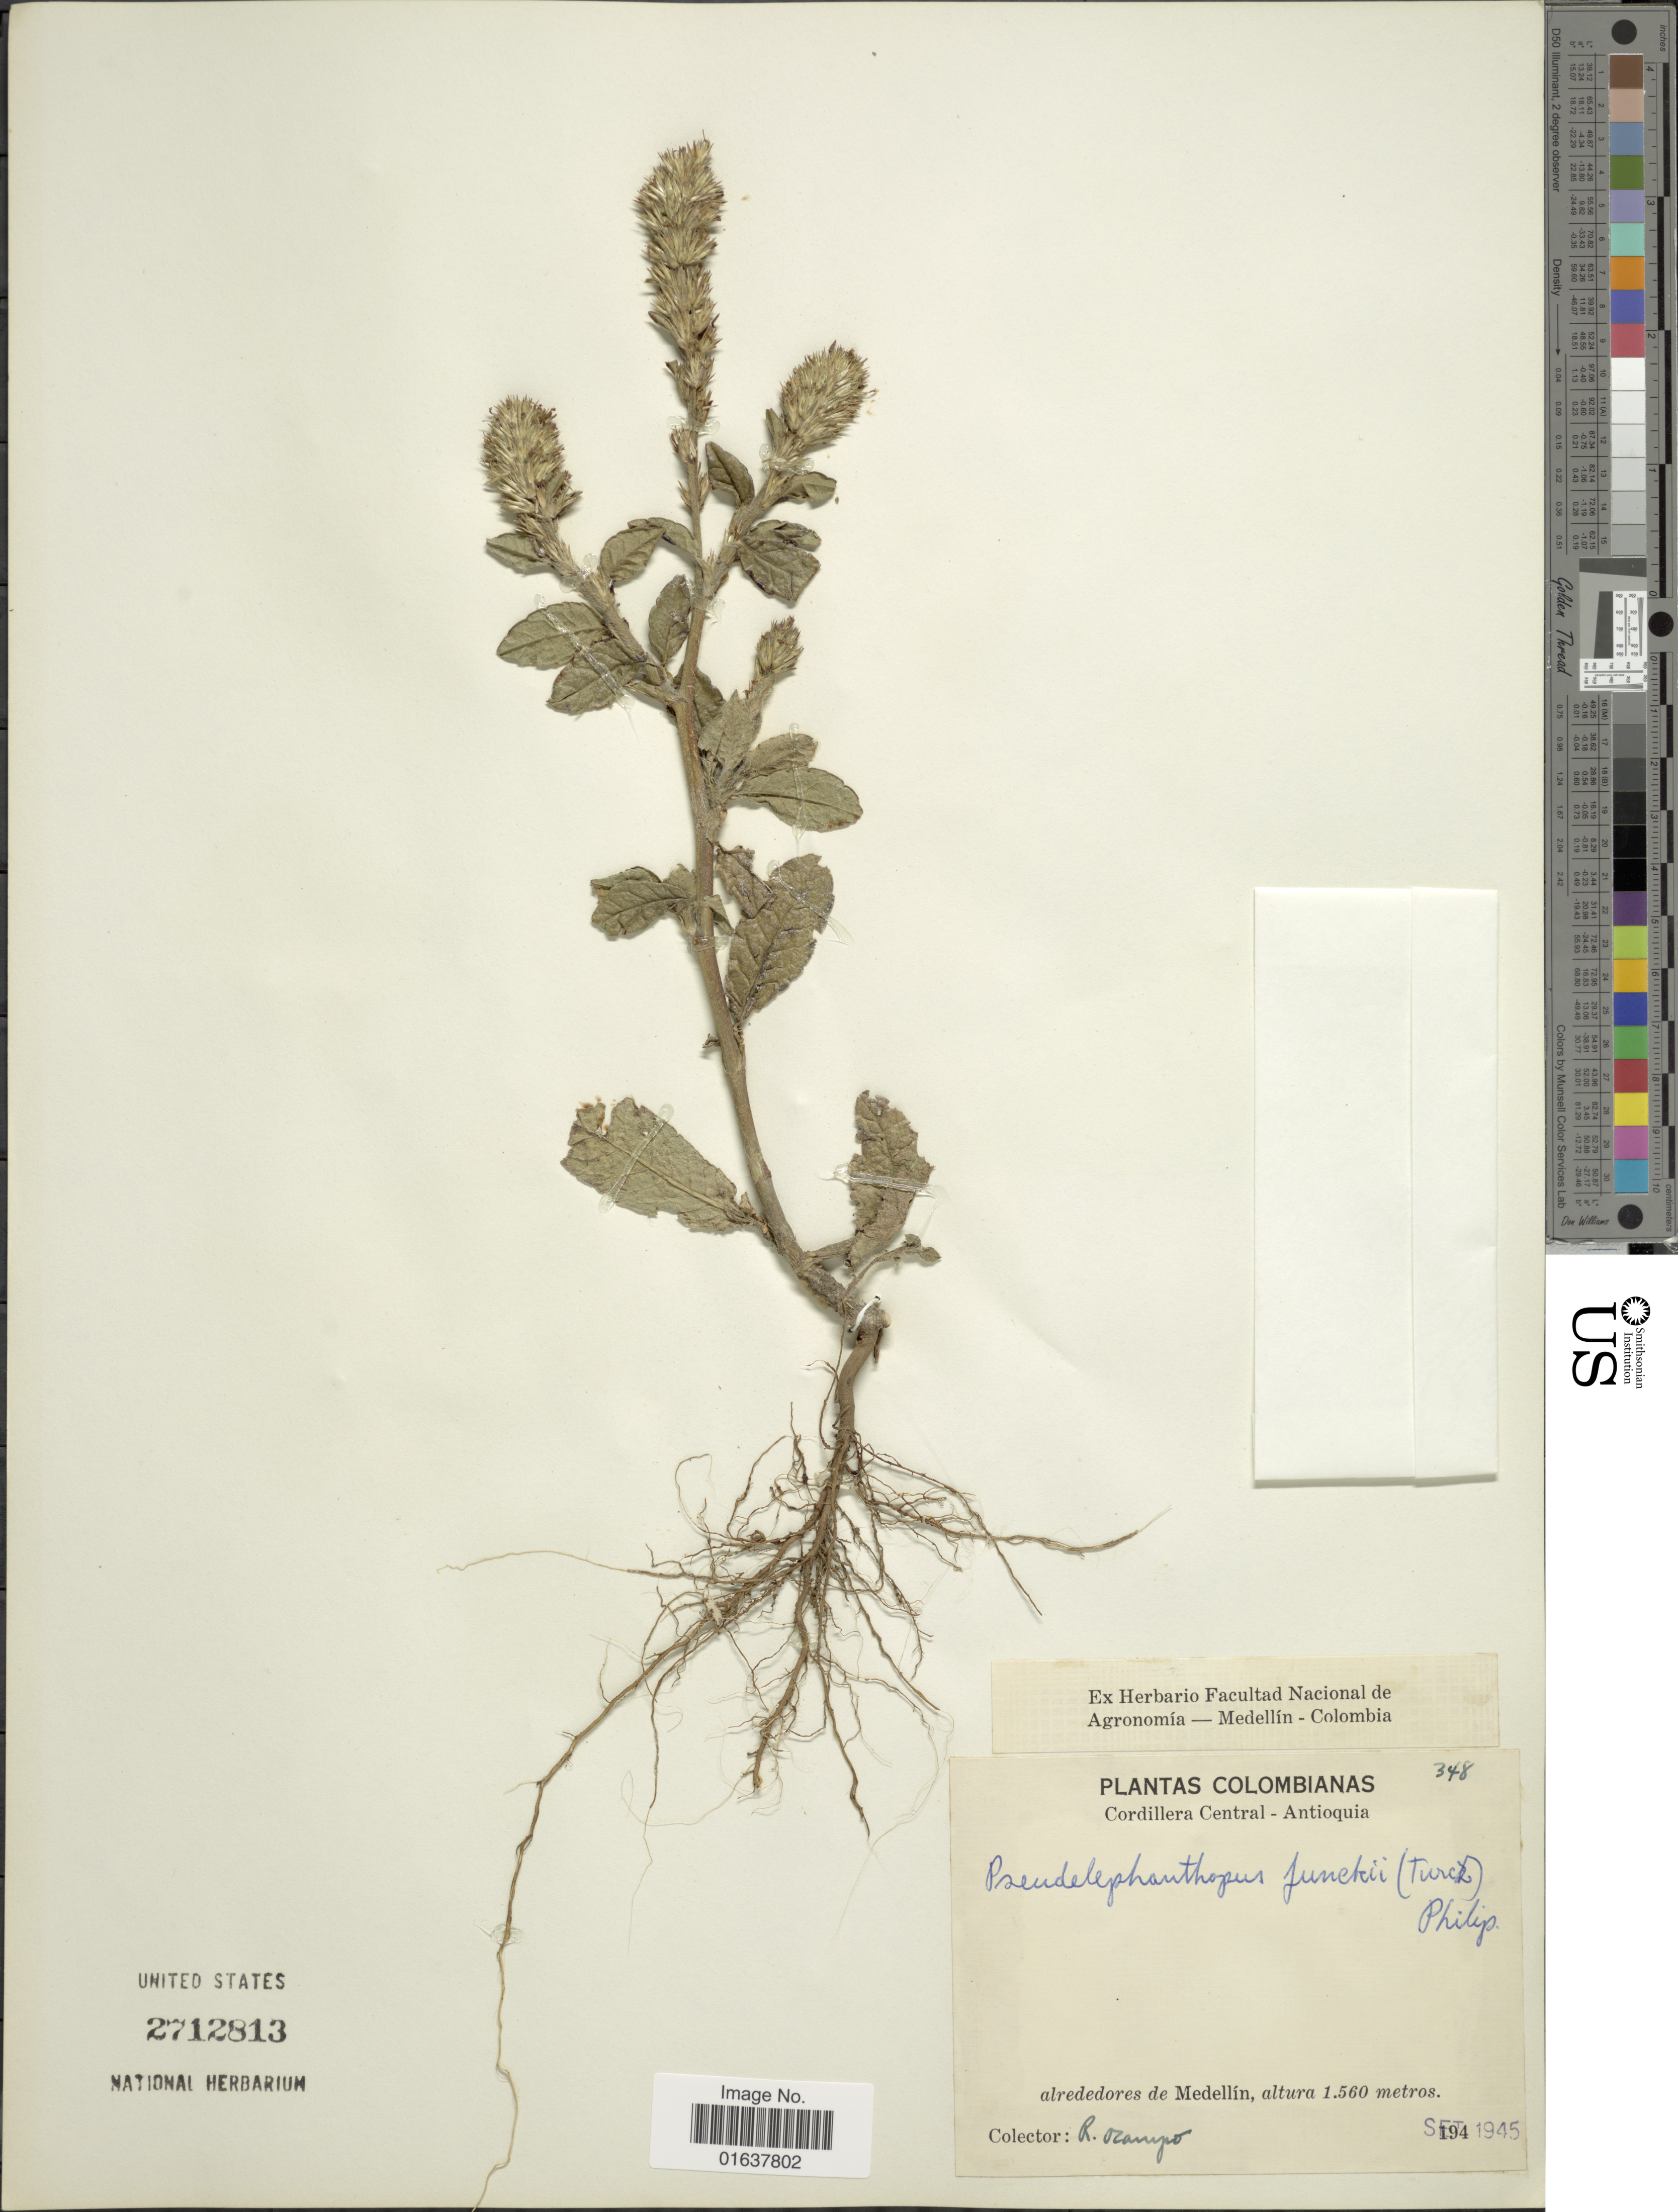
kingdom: Plantae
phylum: Tracheophyta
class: Magnoliopsida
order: Asterales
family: Asteraceae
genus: Pseudelephantopus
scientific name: Pseudelephantopus spiralis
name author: (Less.) Cronquist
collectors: R. Ocampo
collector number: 348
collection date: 1945-09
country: Colombia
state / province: Antioquia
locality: Cordillera Central - Antioquia. Alrededores de Medellin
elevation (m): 1560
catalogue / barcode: US 2712813